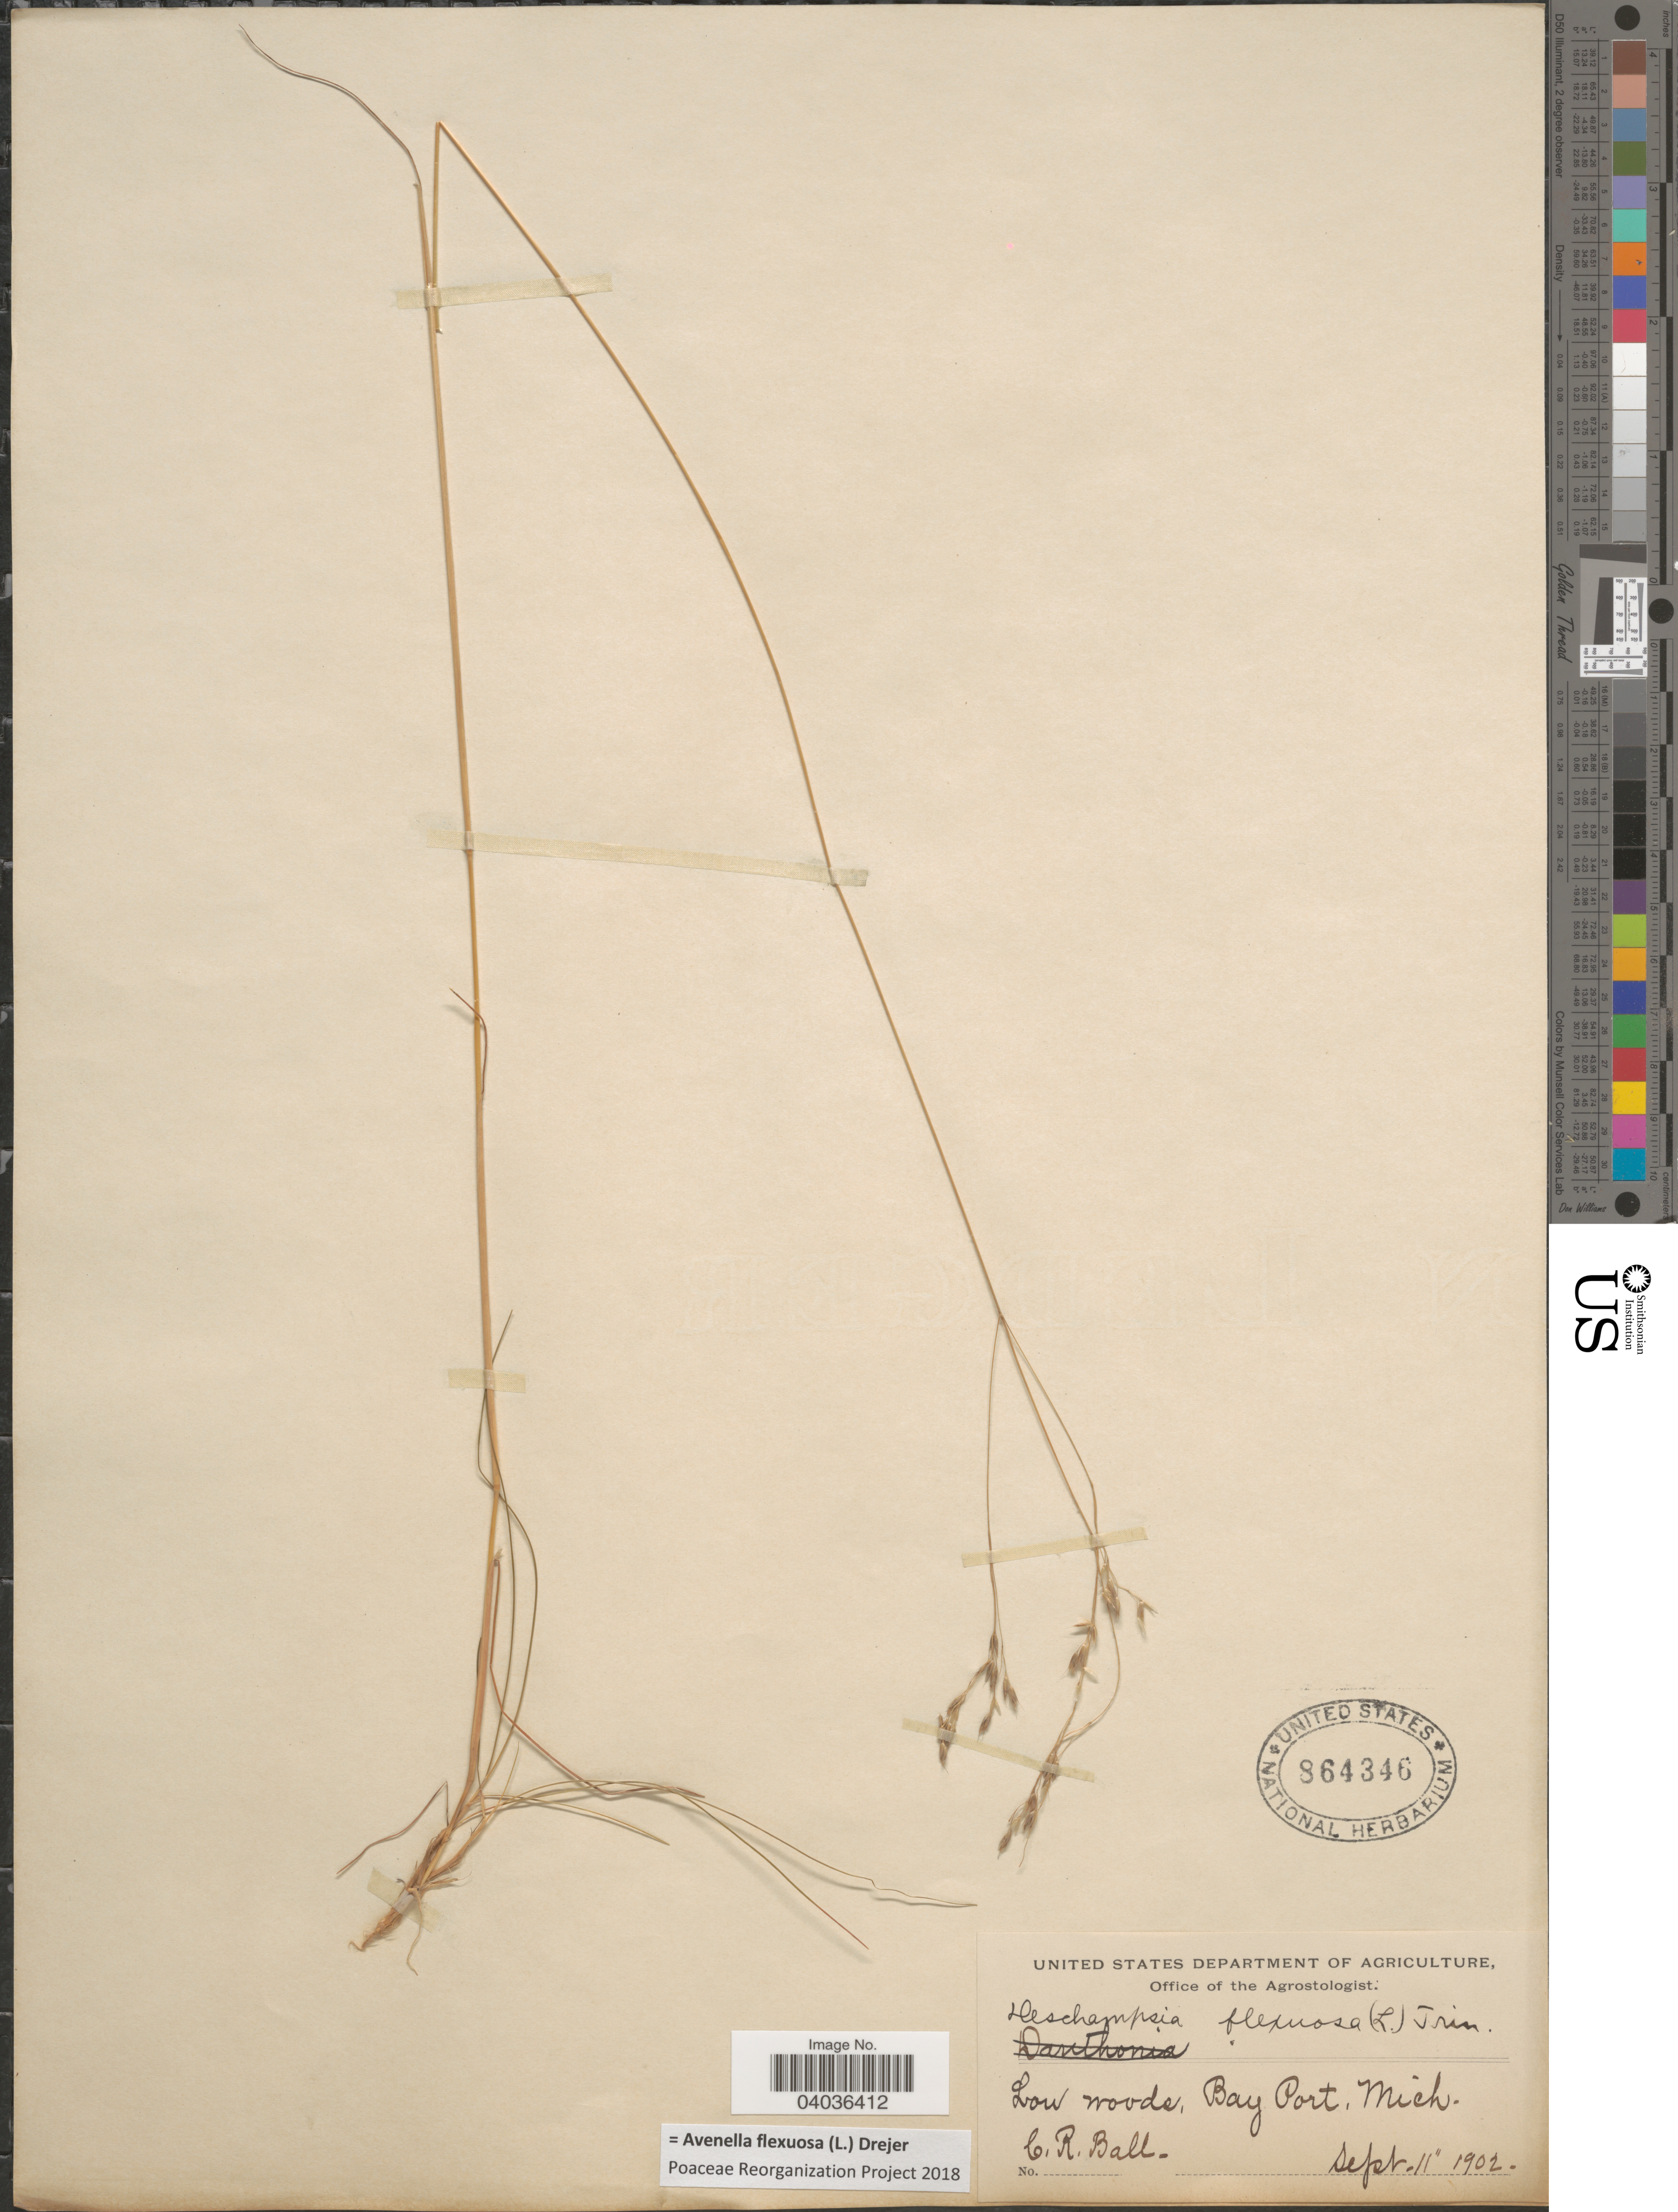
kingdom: Plantae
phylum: Tracheophyta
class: Liliopsida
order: Poales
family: Poaceae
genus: Avenella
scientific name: Avenella flexuosa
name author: (L.) Drejer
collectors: C. R. Ball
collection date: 1902-09-11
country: United States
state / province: Michigan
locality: Low woods, Bay Port.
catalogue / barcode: US 864346